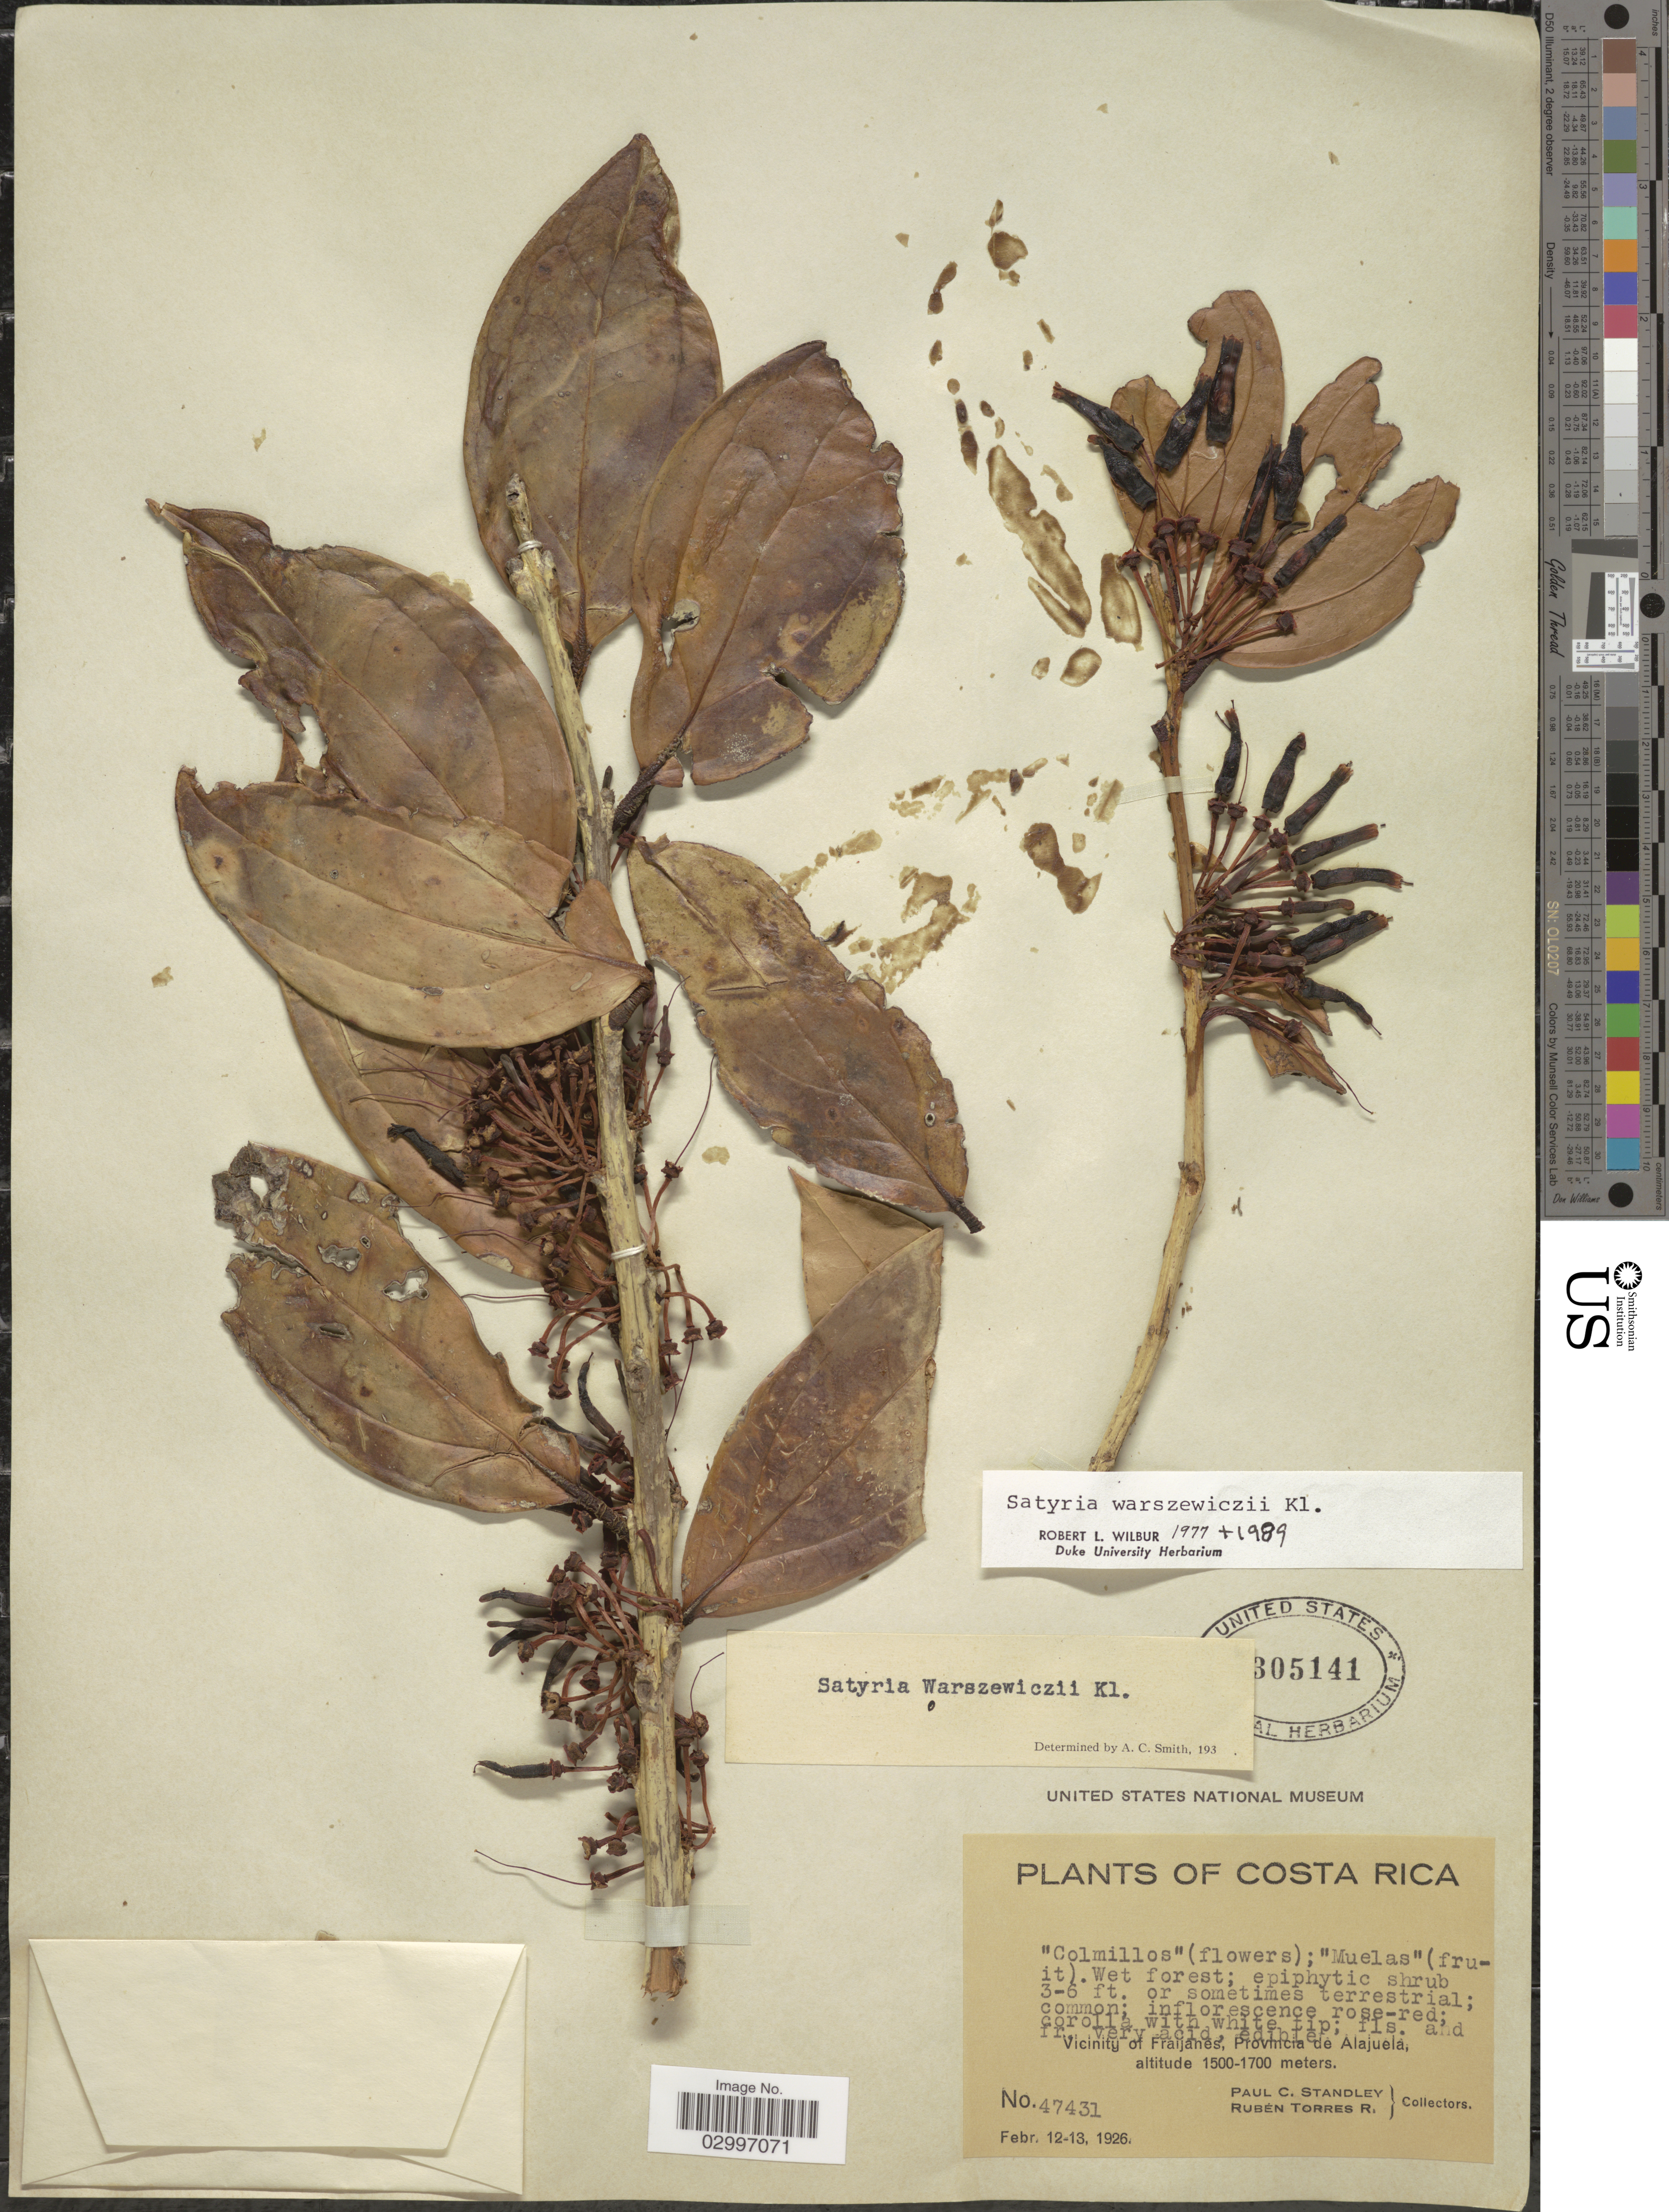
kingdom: Plantae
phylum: Tracheophyta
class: Magnoliopsida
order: Ericales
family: Ericaceae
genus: Satyria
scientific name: Satyria warszewiczii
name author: Klotzsch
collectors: P. C. Standley & R. Torres Rojas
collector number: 47431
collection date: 1926-02-12/1926-02-13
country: Costa Rica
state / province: Alajuela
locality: Vicinity of Fraijanes, Provincia de Alajuela.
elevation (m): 1500